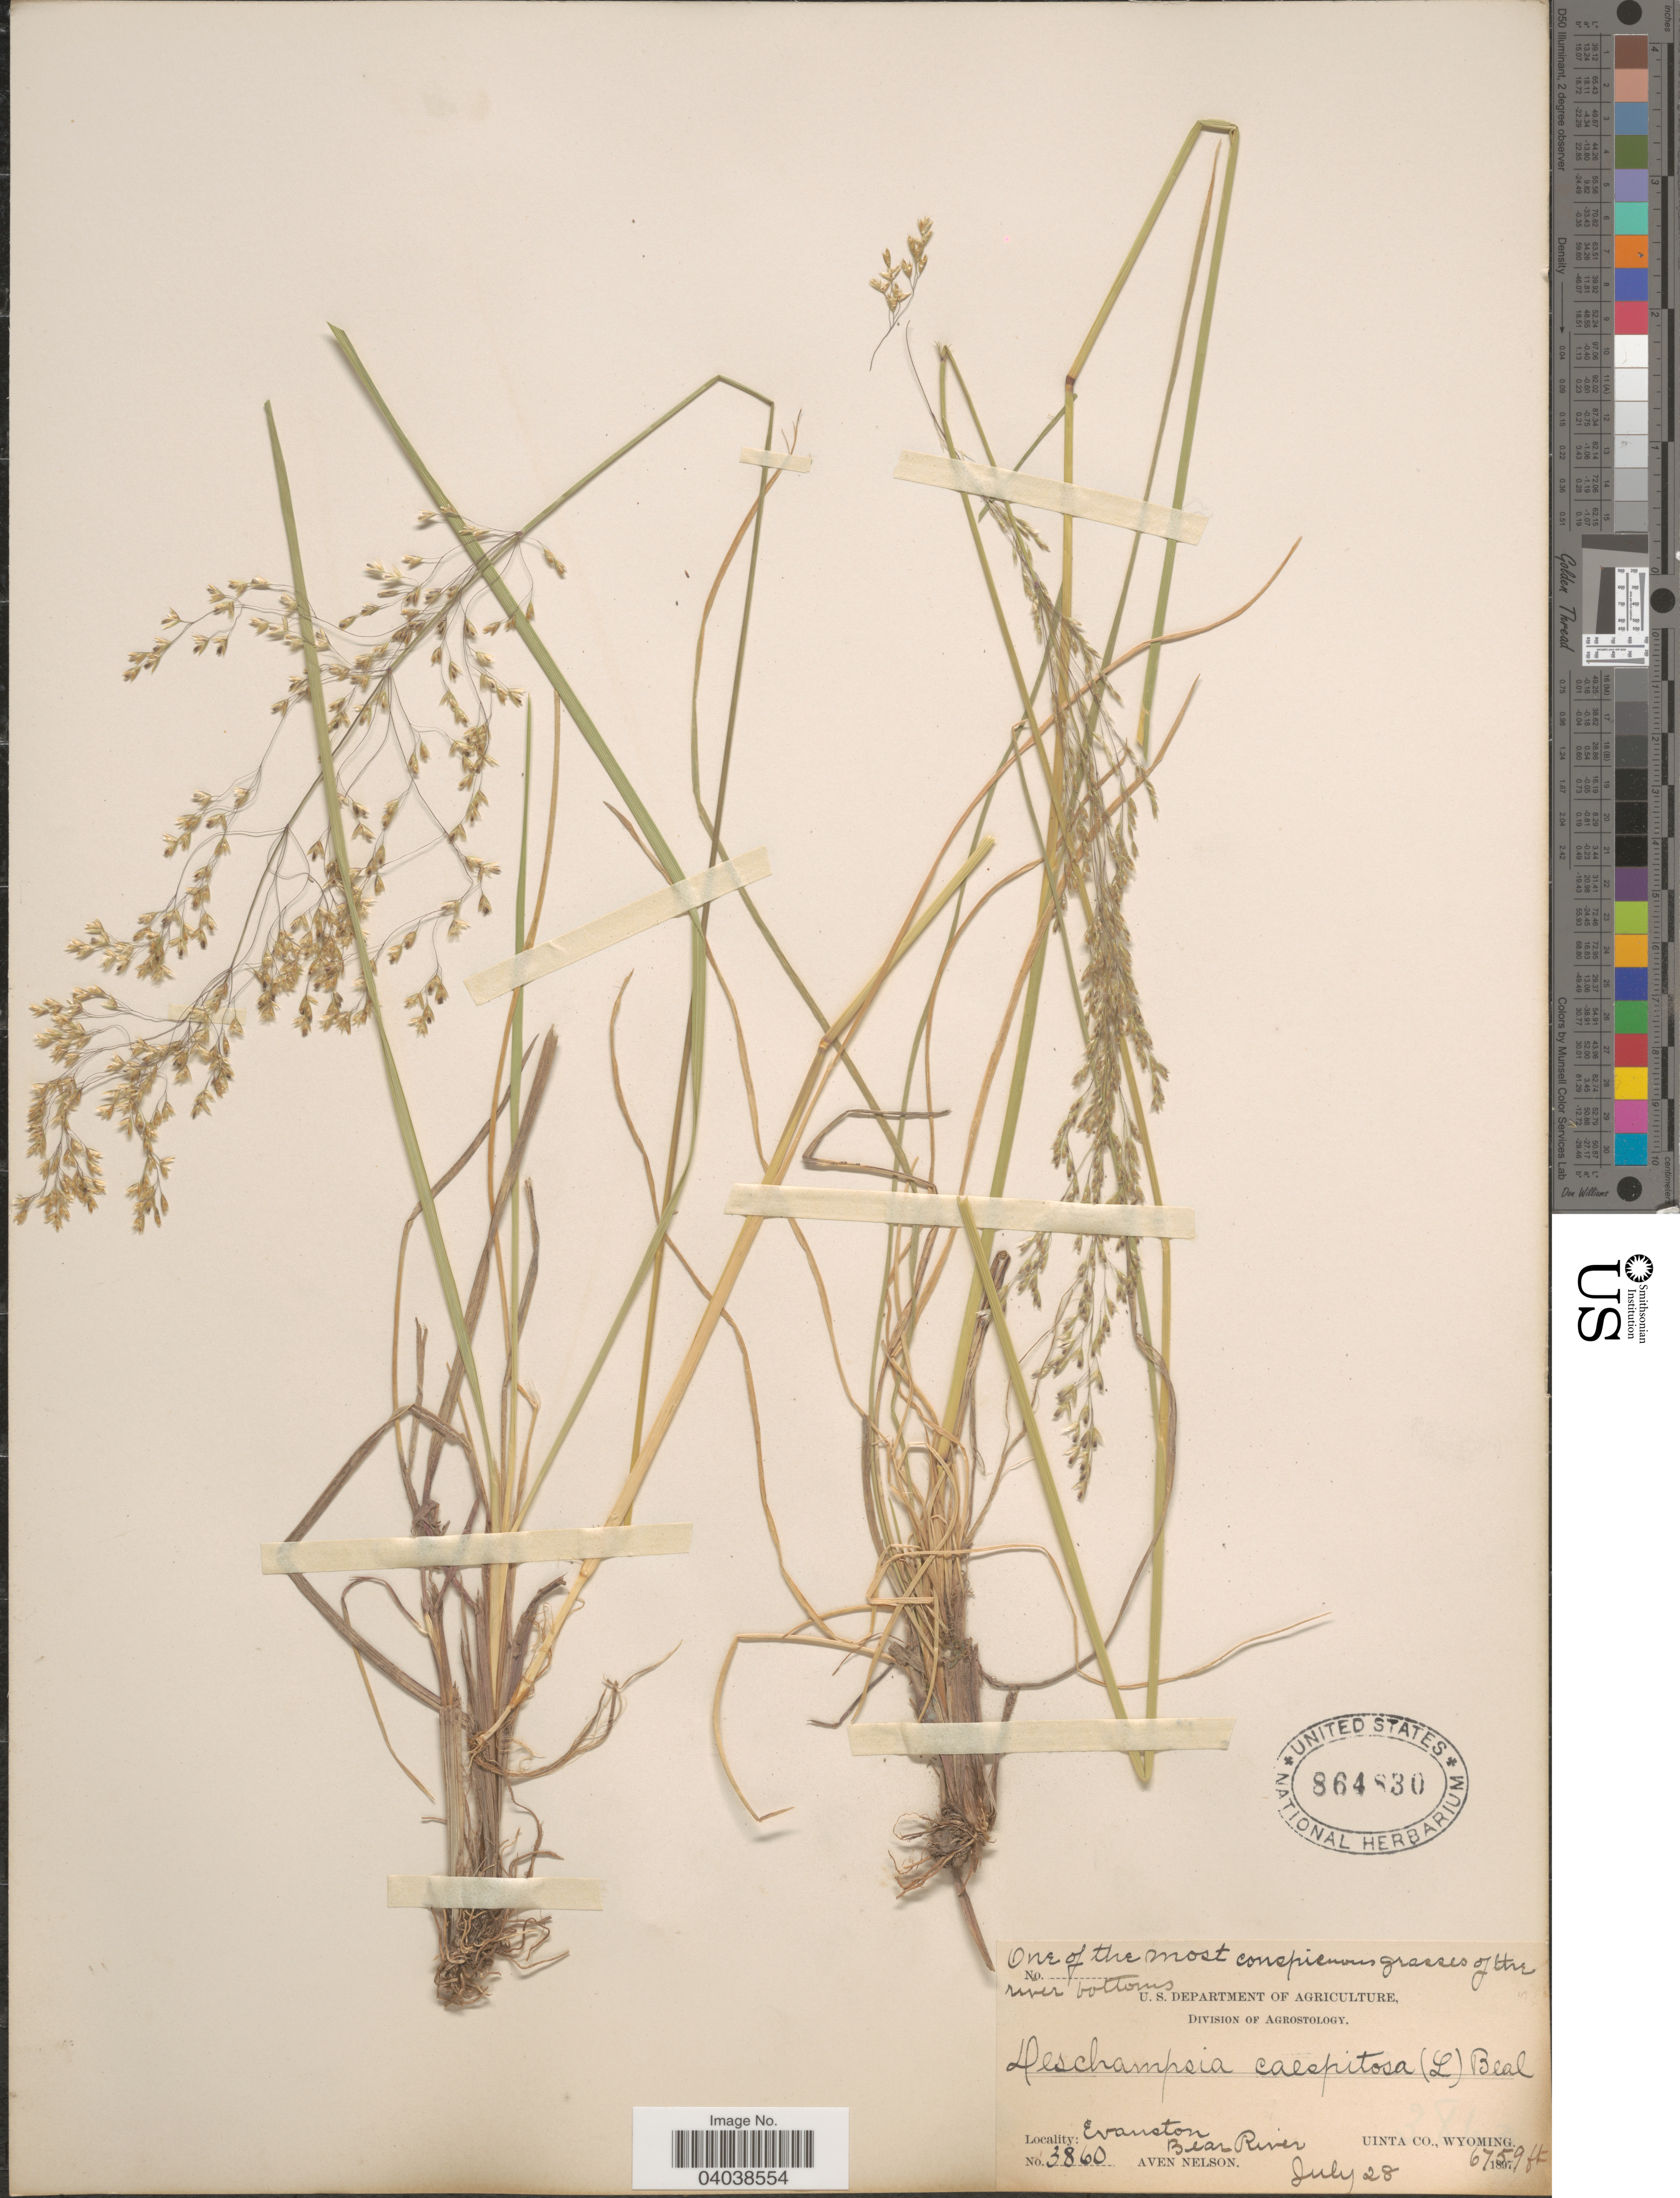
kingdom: Plantae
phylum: Tracheophyta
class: Liliopsida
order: Poales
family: Poaceae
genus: Deschampsia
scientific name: Deschampsia cespitosa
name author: (L.) P. Beauv.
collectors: A. Nelson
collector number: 3860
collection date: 1897-07-28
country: United States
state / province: Wyoming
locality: Evanston, Bear River, Uinta Co.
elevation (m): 2060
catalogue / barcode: US 864830